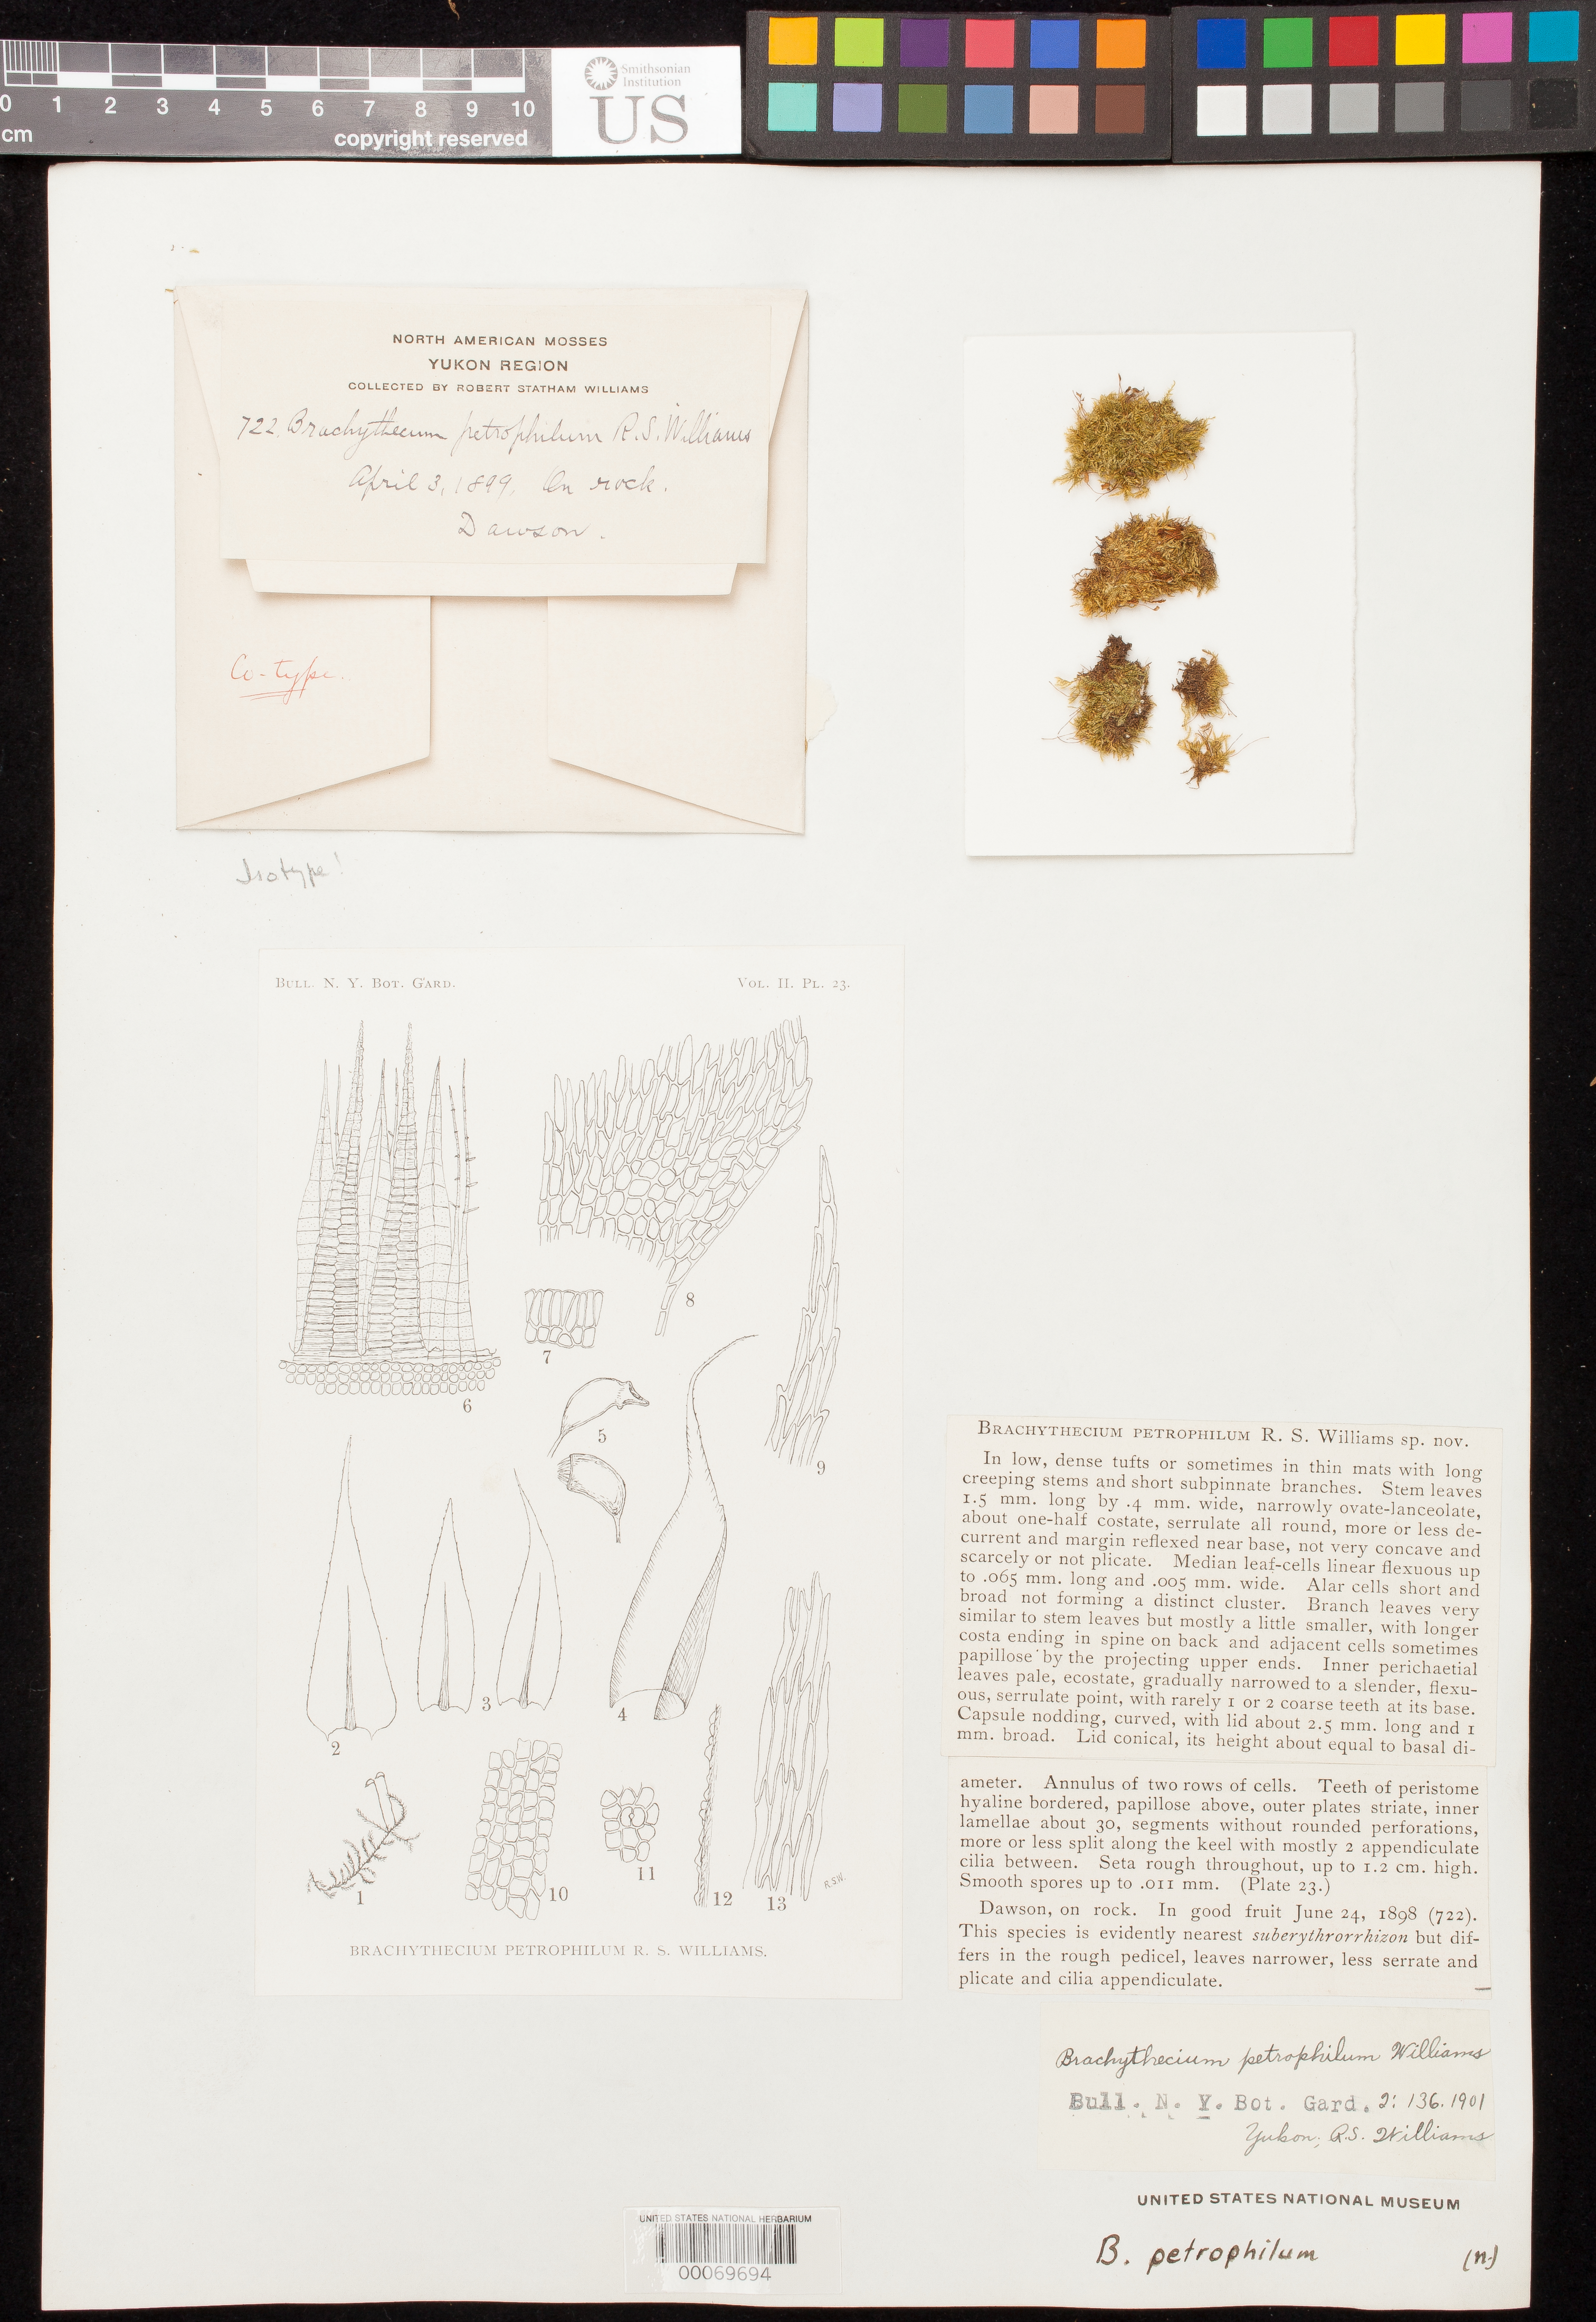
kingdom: Plantae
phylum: Bryophyta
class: Bryopsida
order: Hypnales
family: Brachytheciaceae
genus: Brachythecium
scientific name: Brachythecium petrophilum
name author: R.S. Williams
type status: Isotype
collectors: R. S. Williams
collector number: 722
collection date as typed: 24 Jun 1898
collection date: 1898-06-24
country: Canada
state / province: Yukon Territory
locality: Dawson.